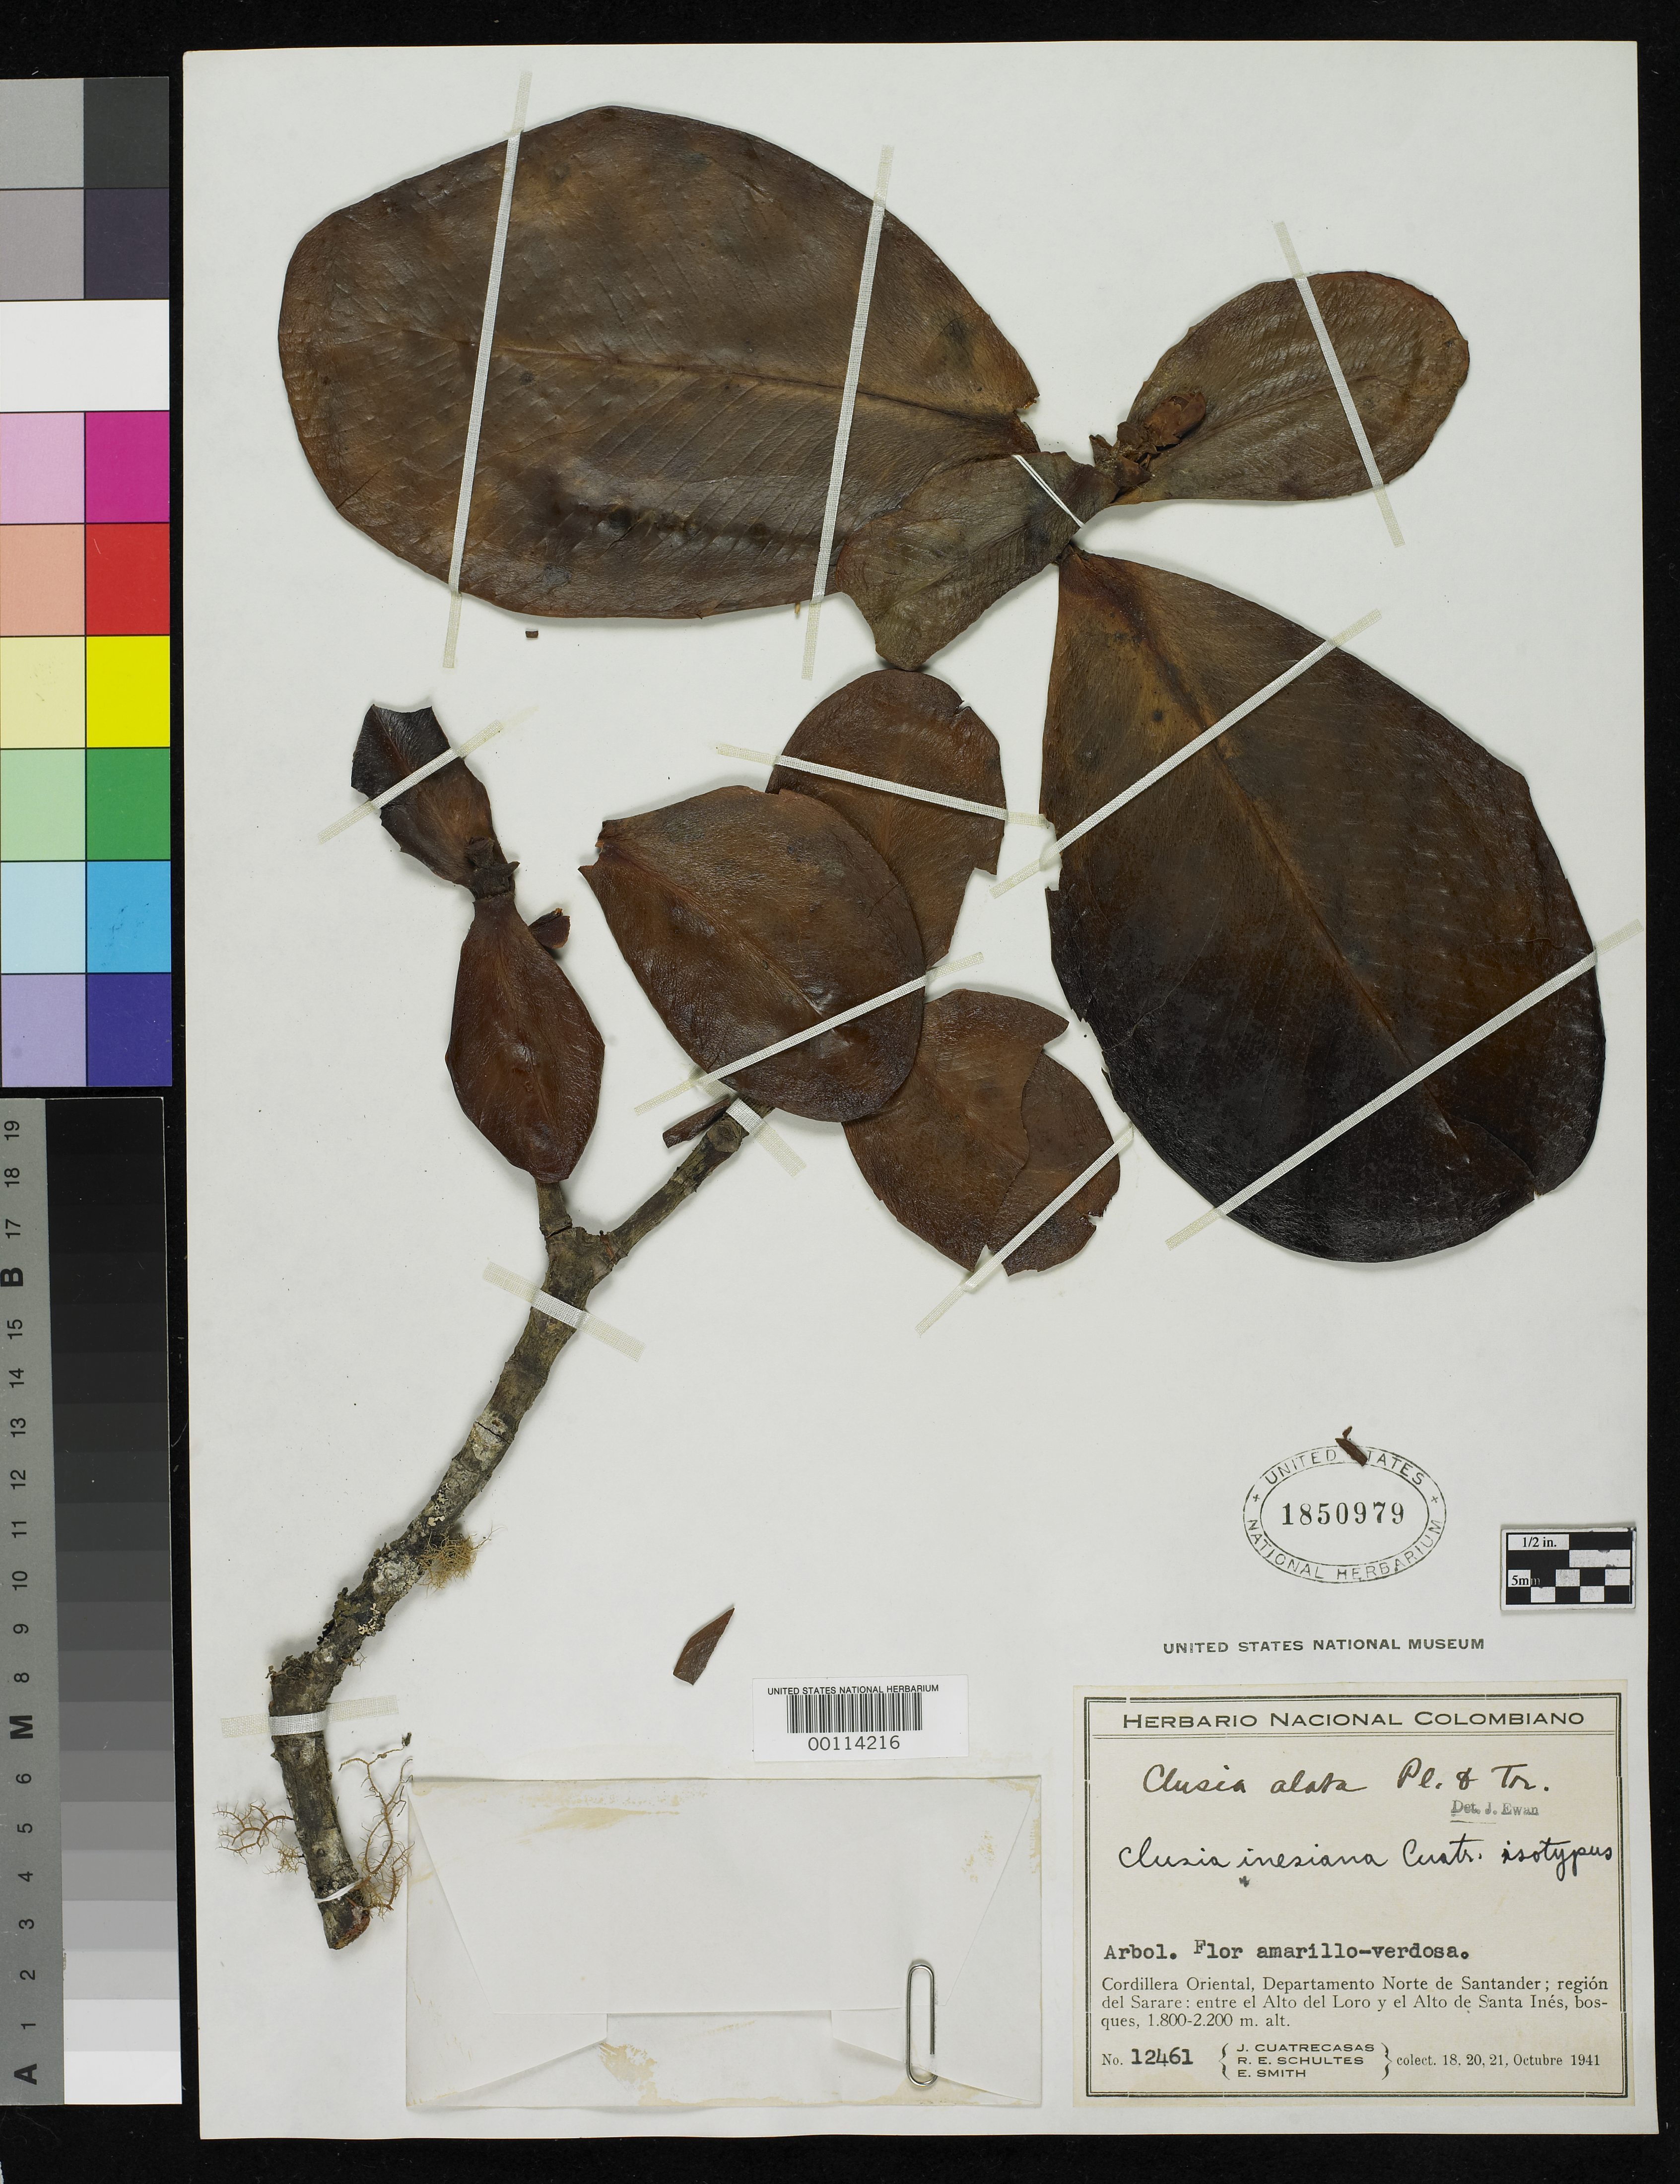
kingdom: Plantae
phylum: Tracheophyta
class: Magnoliopsida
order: Malpighiales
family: Clusiaceae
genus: Clusia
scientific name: Clusia inesiana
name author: Cuatrec.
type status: Isotype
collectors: J. Cuatrecasas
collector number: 12461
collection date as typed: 18 Oct 1941 to 21 Oct 1941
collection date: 1941-10-18/1941-10-21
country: Colombia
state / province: Norte de Santander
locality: Region del Sarare, between Alto de Loro & Alto de Santa Inez.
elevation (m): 1800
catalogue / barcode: US 1850979